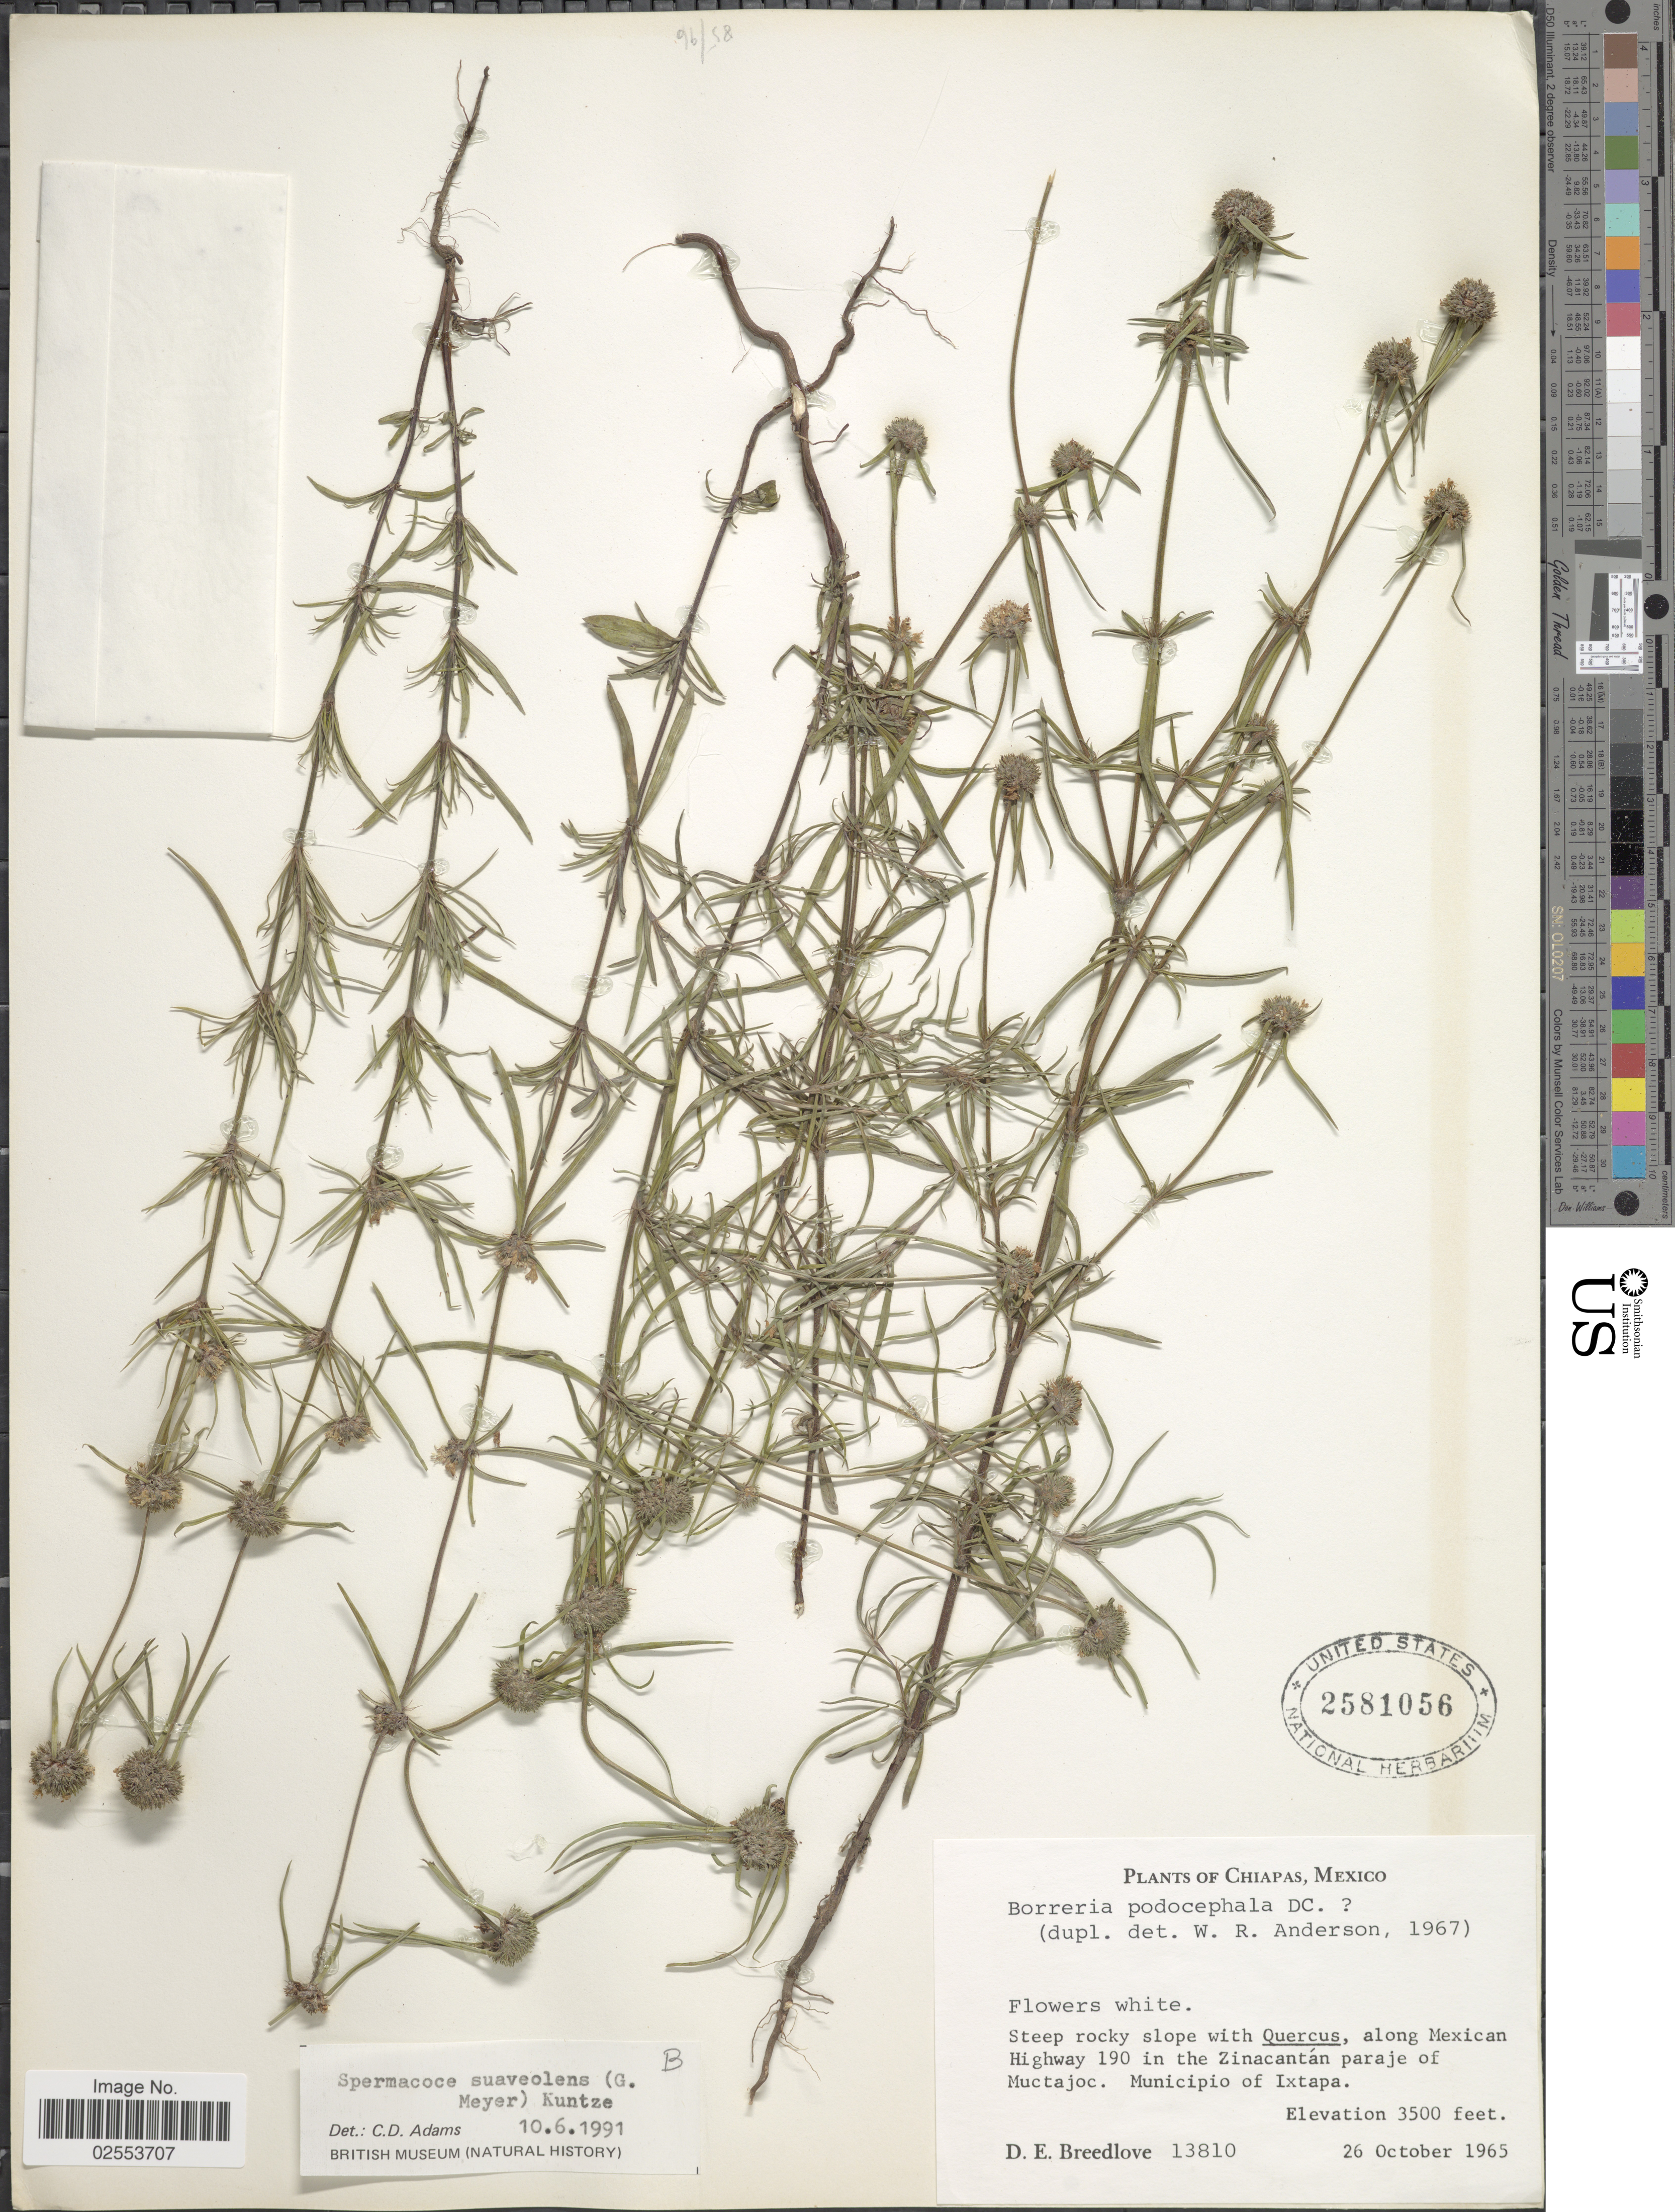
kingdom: Plantae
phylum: Tracheophyta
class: Magnoliopsida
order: Gentianales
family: Rubiaceae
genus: Spermacoce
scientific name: Spermacoce suaveolens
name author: (G. Mey.) Kuntze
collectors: D. E. Breedlove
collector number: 13810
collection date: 1965-10-26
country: Mexico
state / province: Chiapas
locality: Steep rocky slope, along Mexican Highway 190 in the Zinacantan paraje of Muctajoc, Municipio of Ixtapa.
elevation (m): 1067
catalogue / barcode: US 2581056